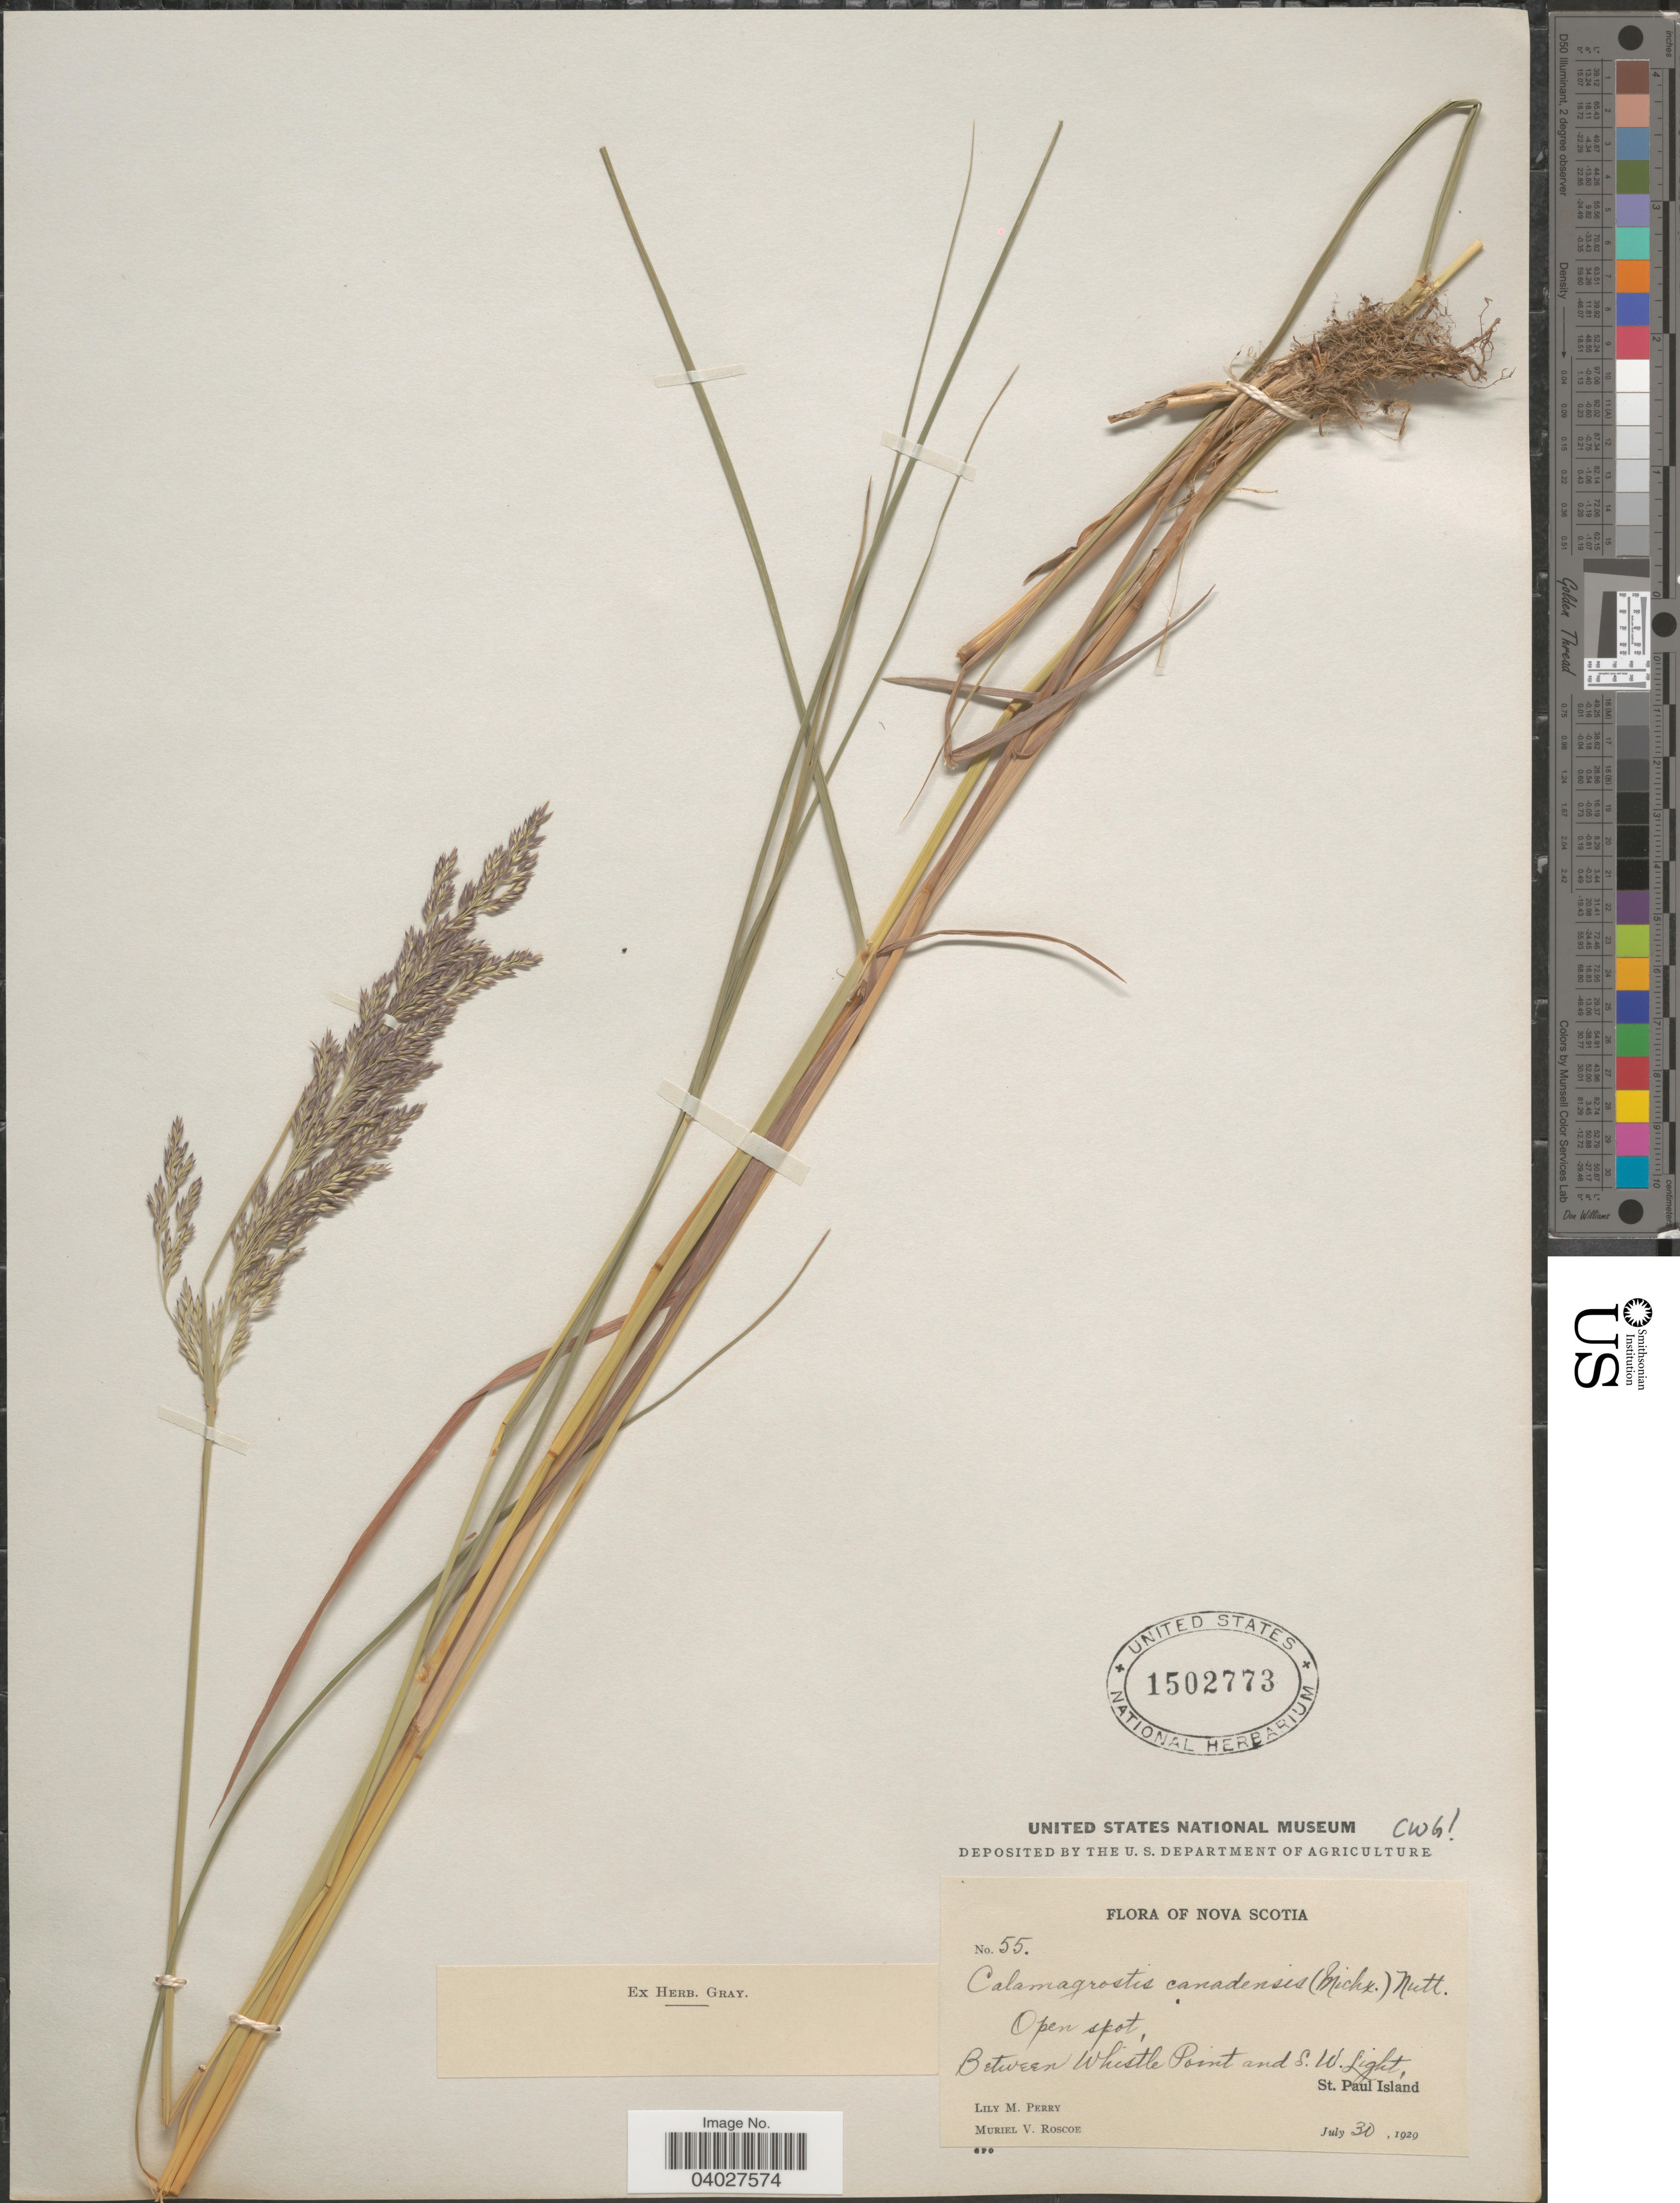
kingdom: Plantae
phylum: Tracheophyta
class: Liliopsida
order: Poales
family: Poaceae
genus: Calamagrostis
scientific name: Calamagrostis canadensis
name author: (Michx.) P. Beauv.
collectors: L. M. Perry & M. Roscoe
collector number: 55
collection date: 1929-07-30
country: Canada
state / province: Nova Scotia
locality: Open spot, Between Whistle Point and S.W. Light, St. Paul Island.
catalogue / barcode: US 1502773